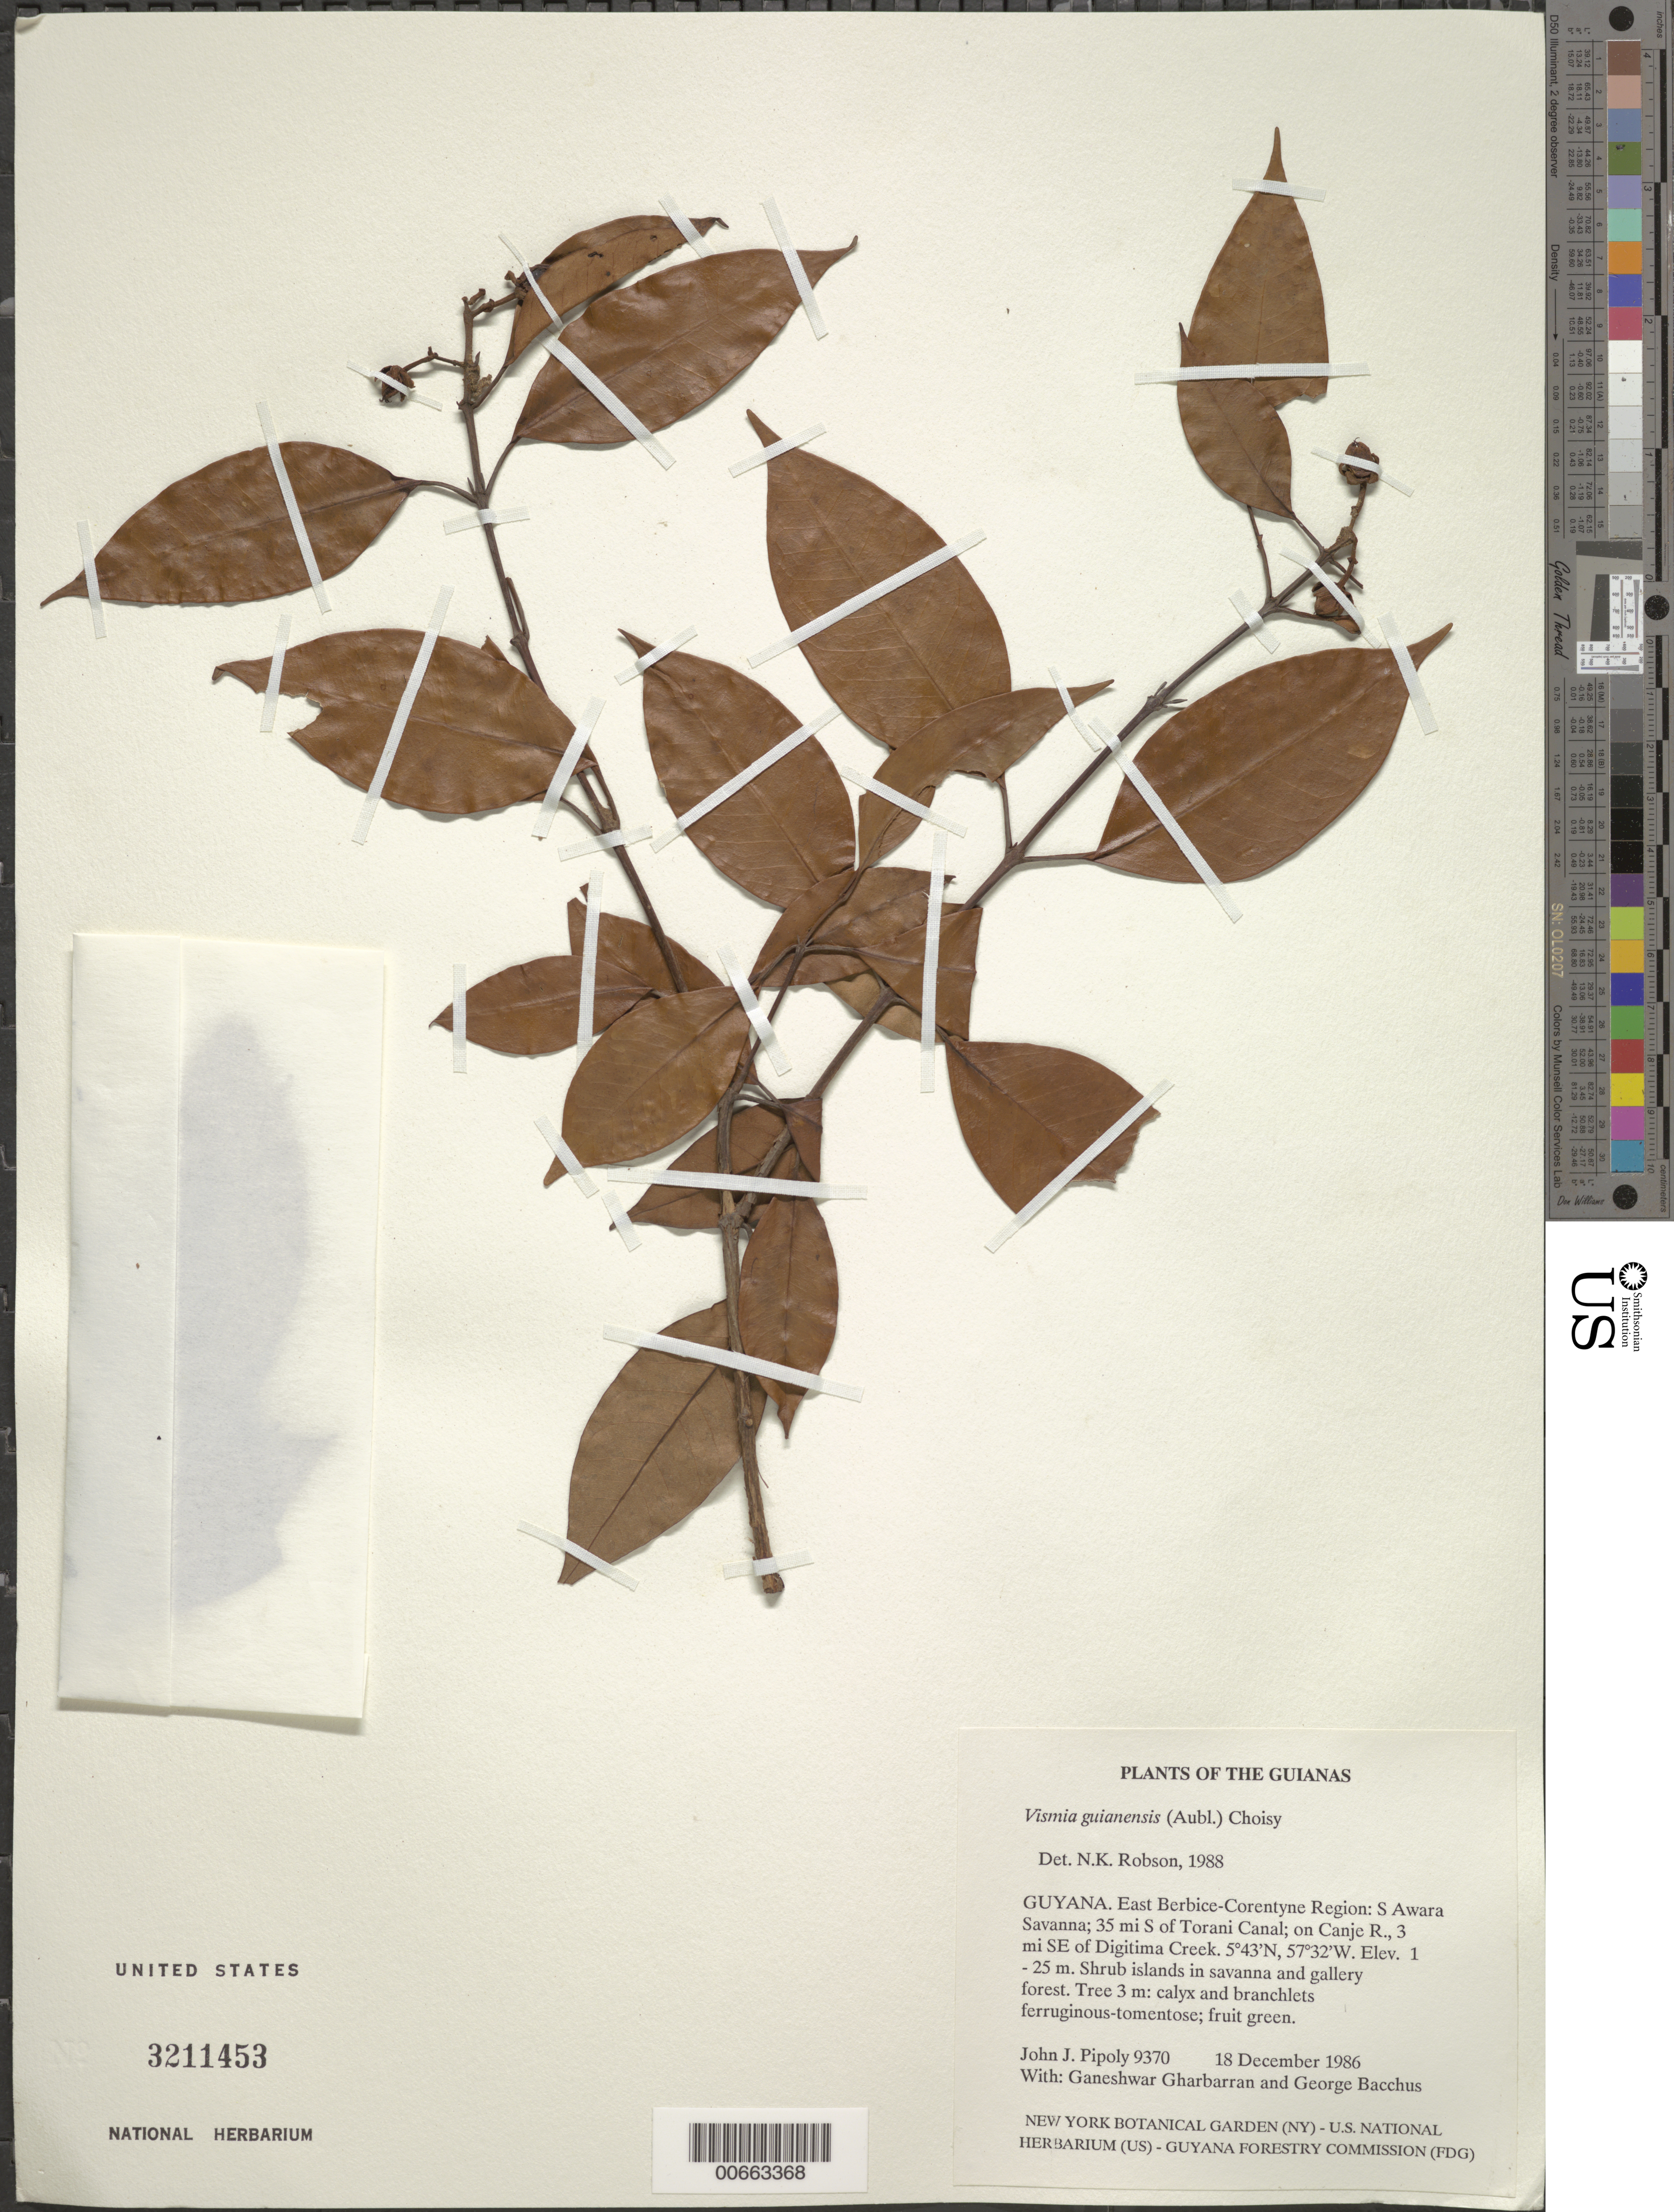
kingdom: Plantae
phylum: Tracheophyta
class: Magnoliopsida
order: Malpighiales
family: Hypericaceae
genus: Vismia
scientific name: Vismia guianensis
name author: (Aubl.) Pers.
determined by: Robson, Norman K. B.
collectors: J. J. Pipoly, G. Gharbarran & G. Bacchus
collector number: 9370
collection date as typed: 18 December 1986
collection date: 1986-12-18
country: Guyana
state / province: E. Berbice-Corentyne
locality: S Awara Savanna; ±35 mi S of Torani Canal; on Canje R., 3 mi SE of Digitima Creek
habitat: Shrub islands in savanna and gallery forest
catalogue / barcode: US 3211453